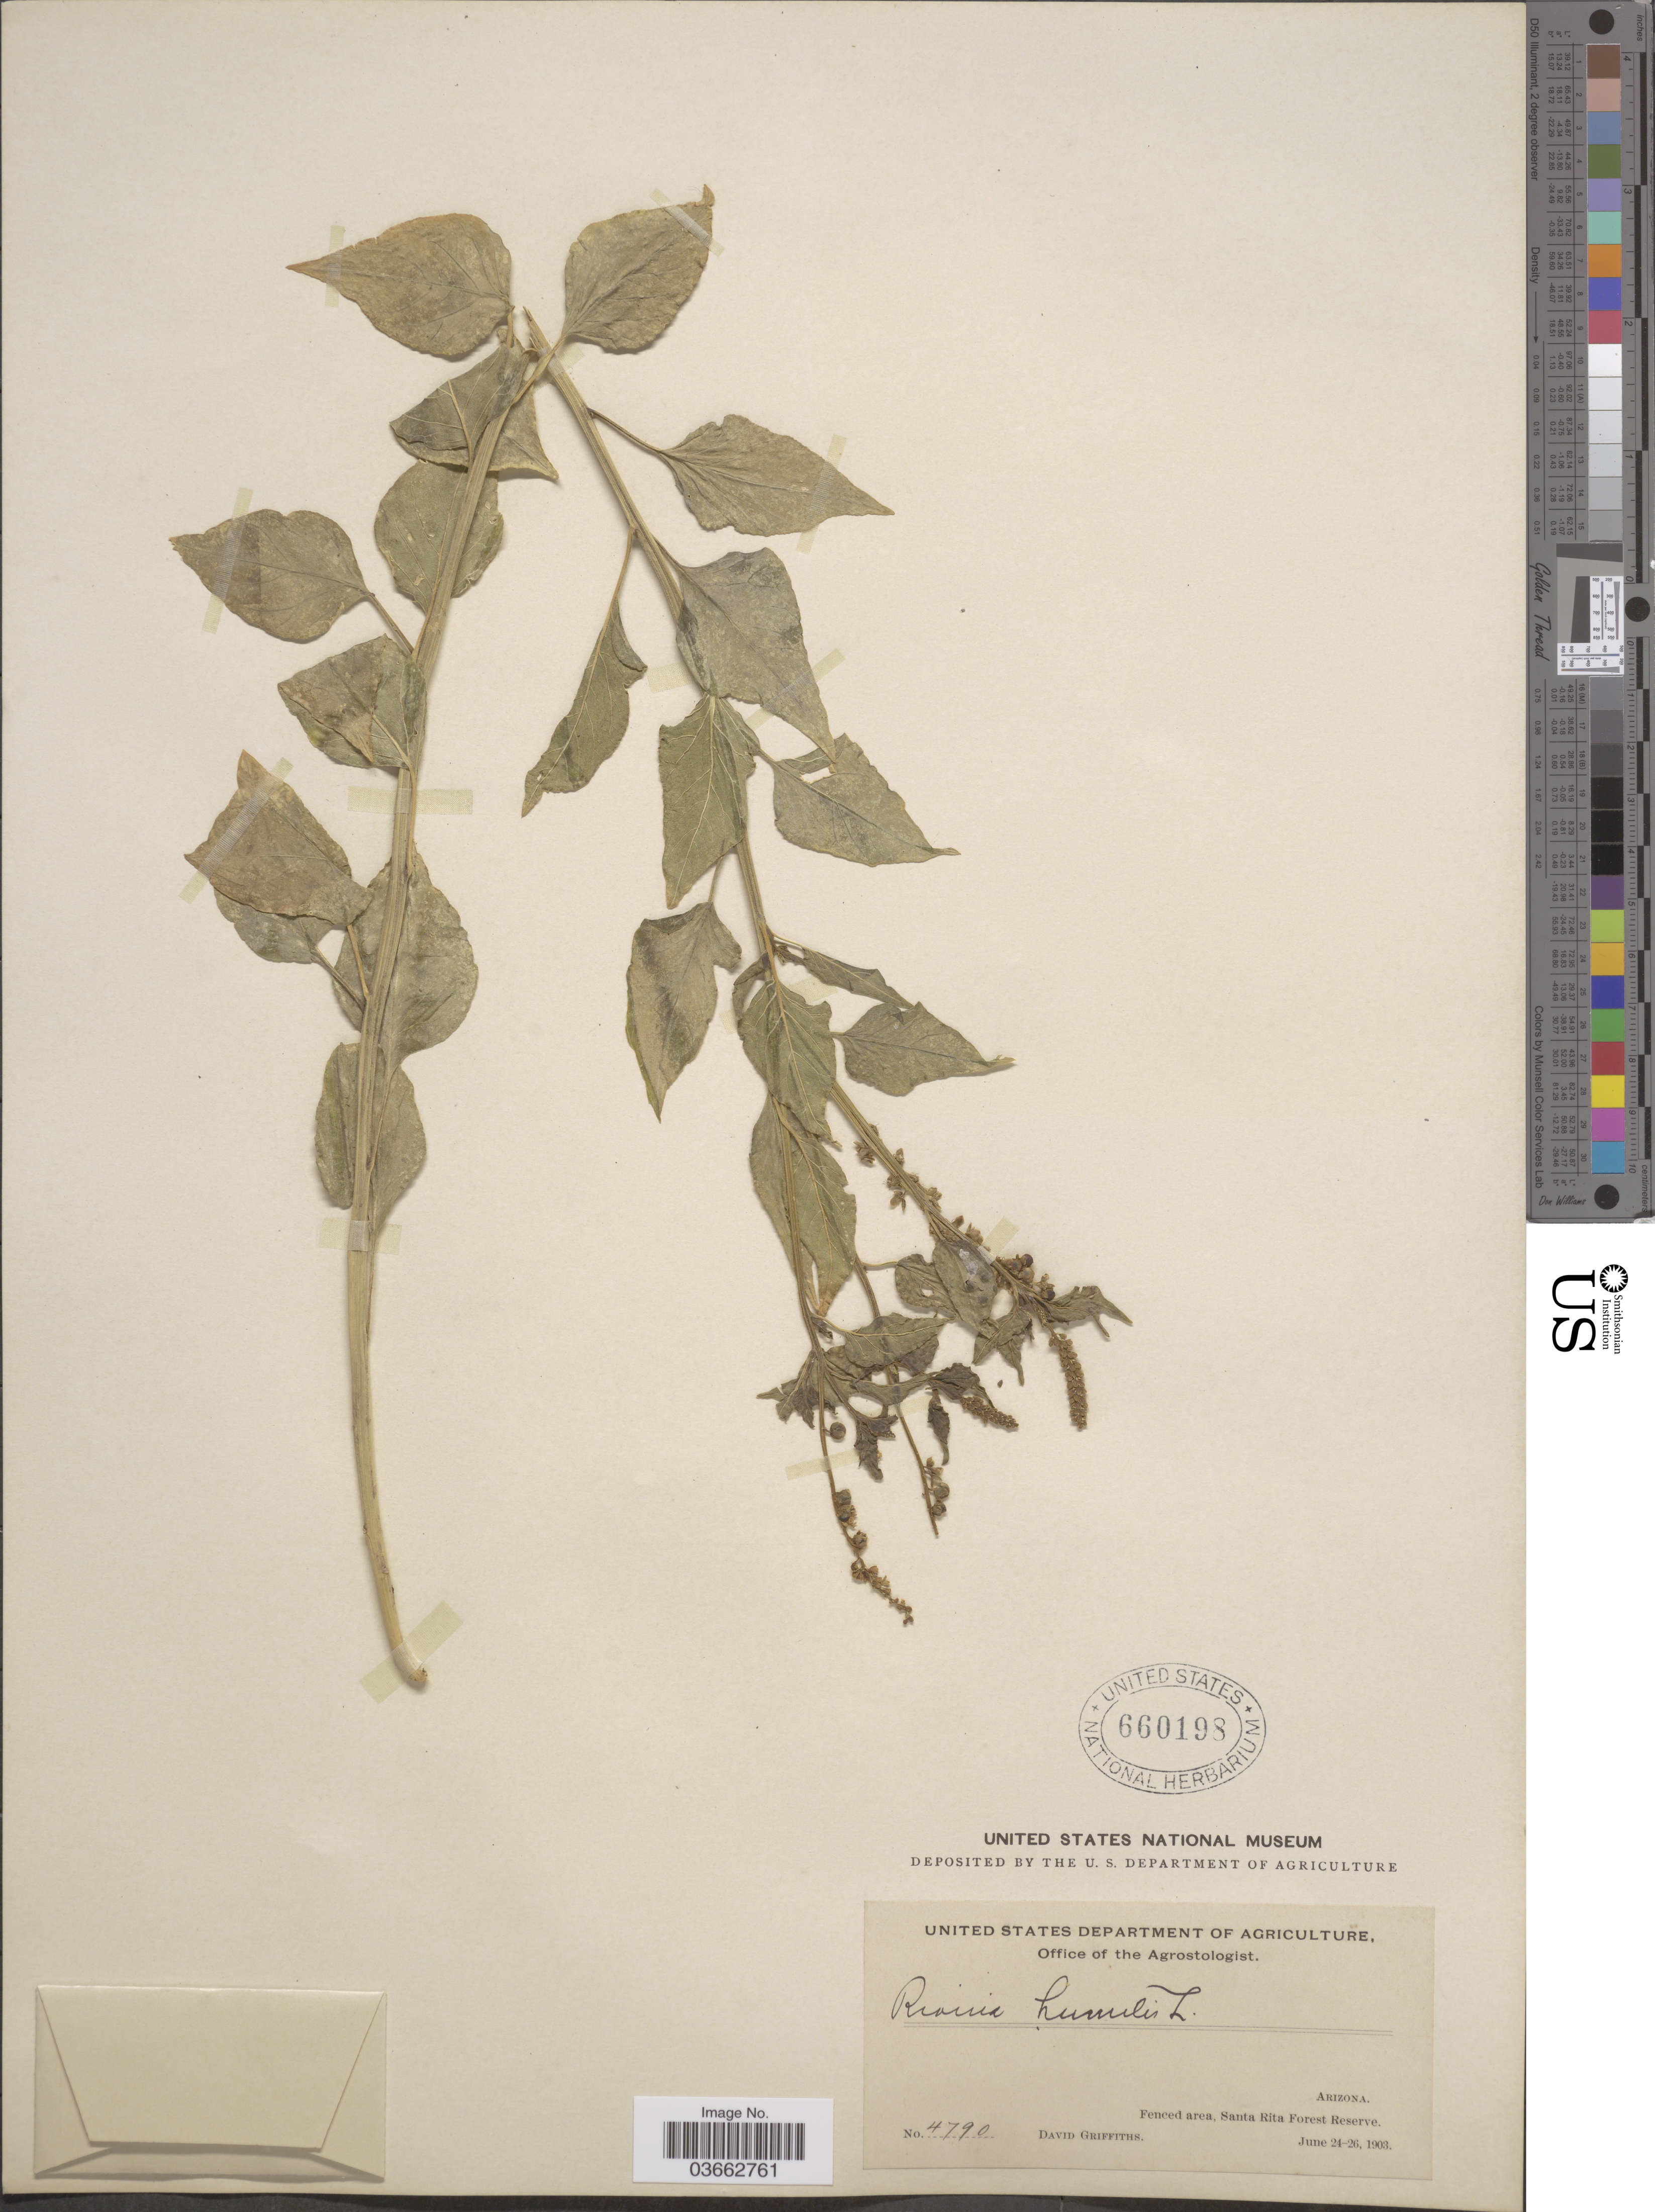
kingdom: Plantae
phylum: Tracheophyta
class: Magnoliopsida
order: Caryophyllales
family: Phytolaccaceae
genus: Rivina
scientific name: Rivina humilis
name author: L.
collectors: D. Griffiths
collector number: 4790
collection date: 1903-06-24/1903-06-26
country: United States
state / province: Arizona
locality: Fenced area, Santa Rita Forest Reserve.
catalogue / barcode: US 660198